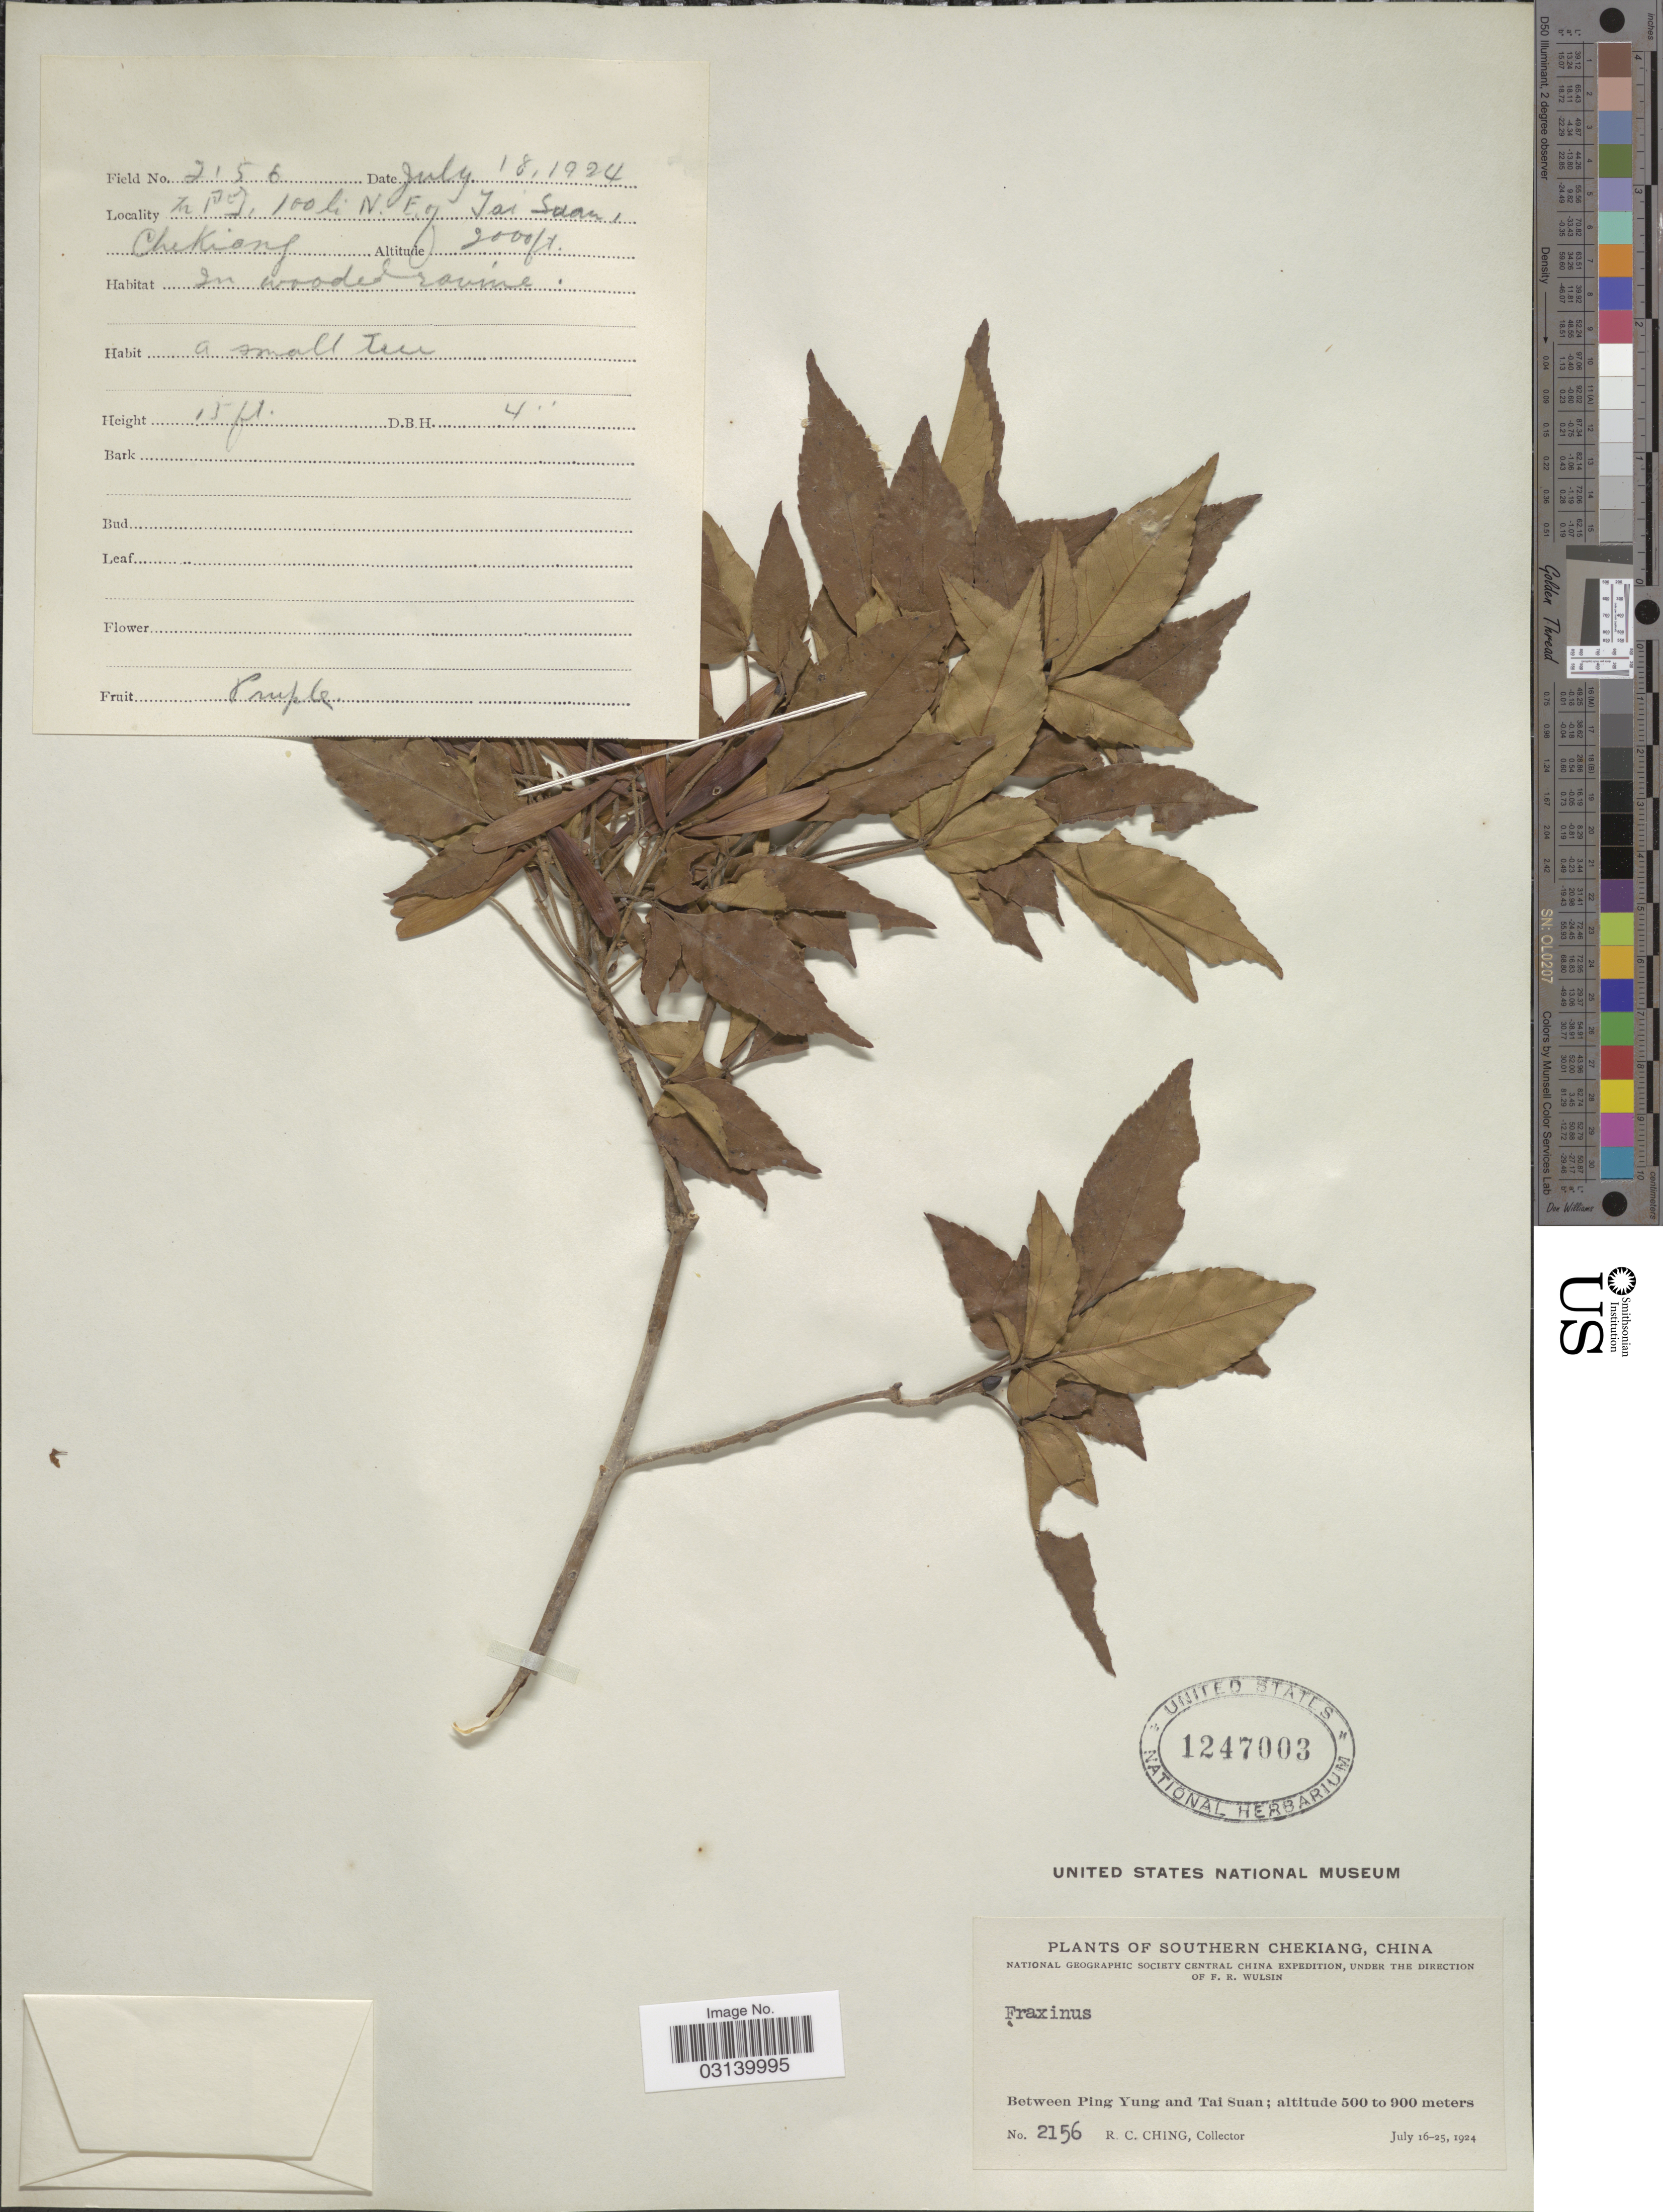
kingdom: Plantae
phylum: Tracheophyta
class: Magnoliopsida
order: Lamiales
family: Oleaceae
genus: Fraxinus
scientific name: Fraxinus sp.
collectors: R. C. Ching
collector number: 2156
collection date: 1924-07-18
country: China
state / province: Zhejiang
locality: Southern Chekiang. Between Ping Yung and Tai Suan.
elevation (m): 610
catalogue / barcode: US 1247003